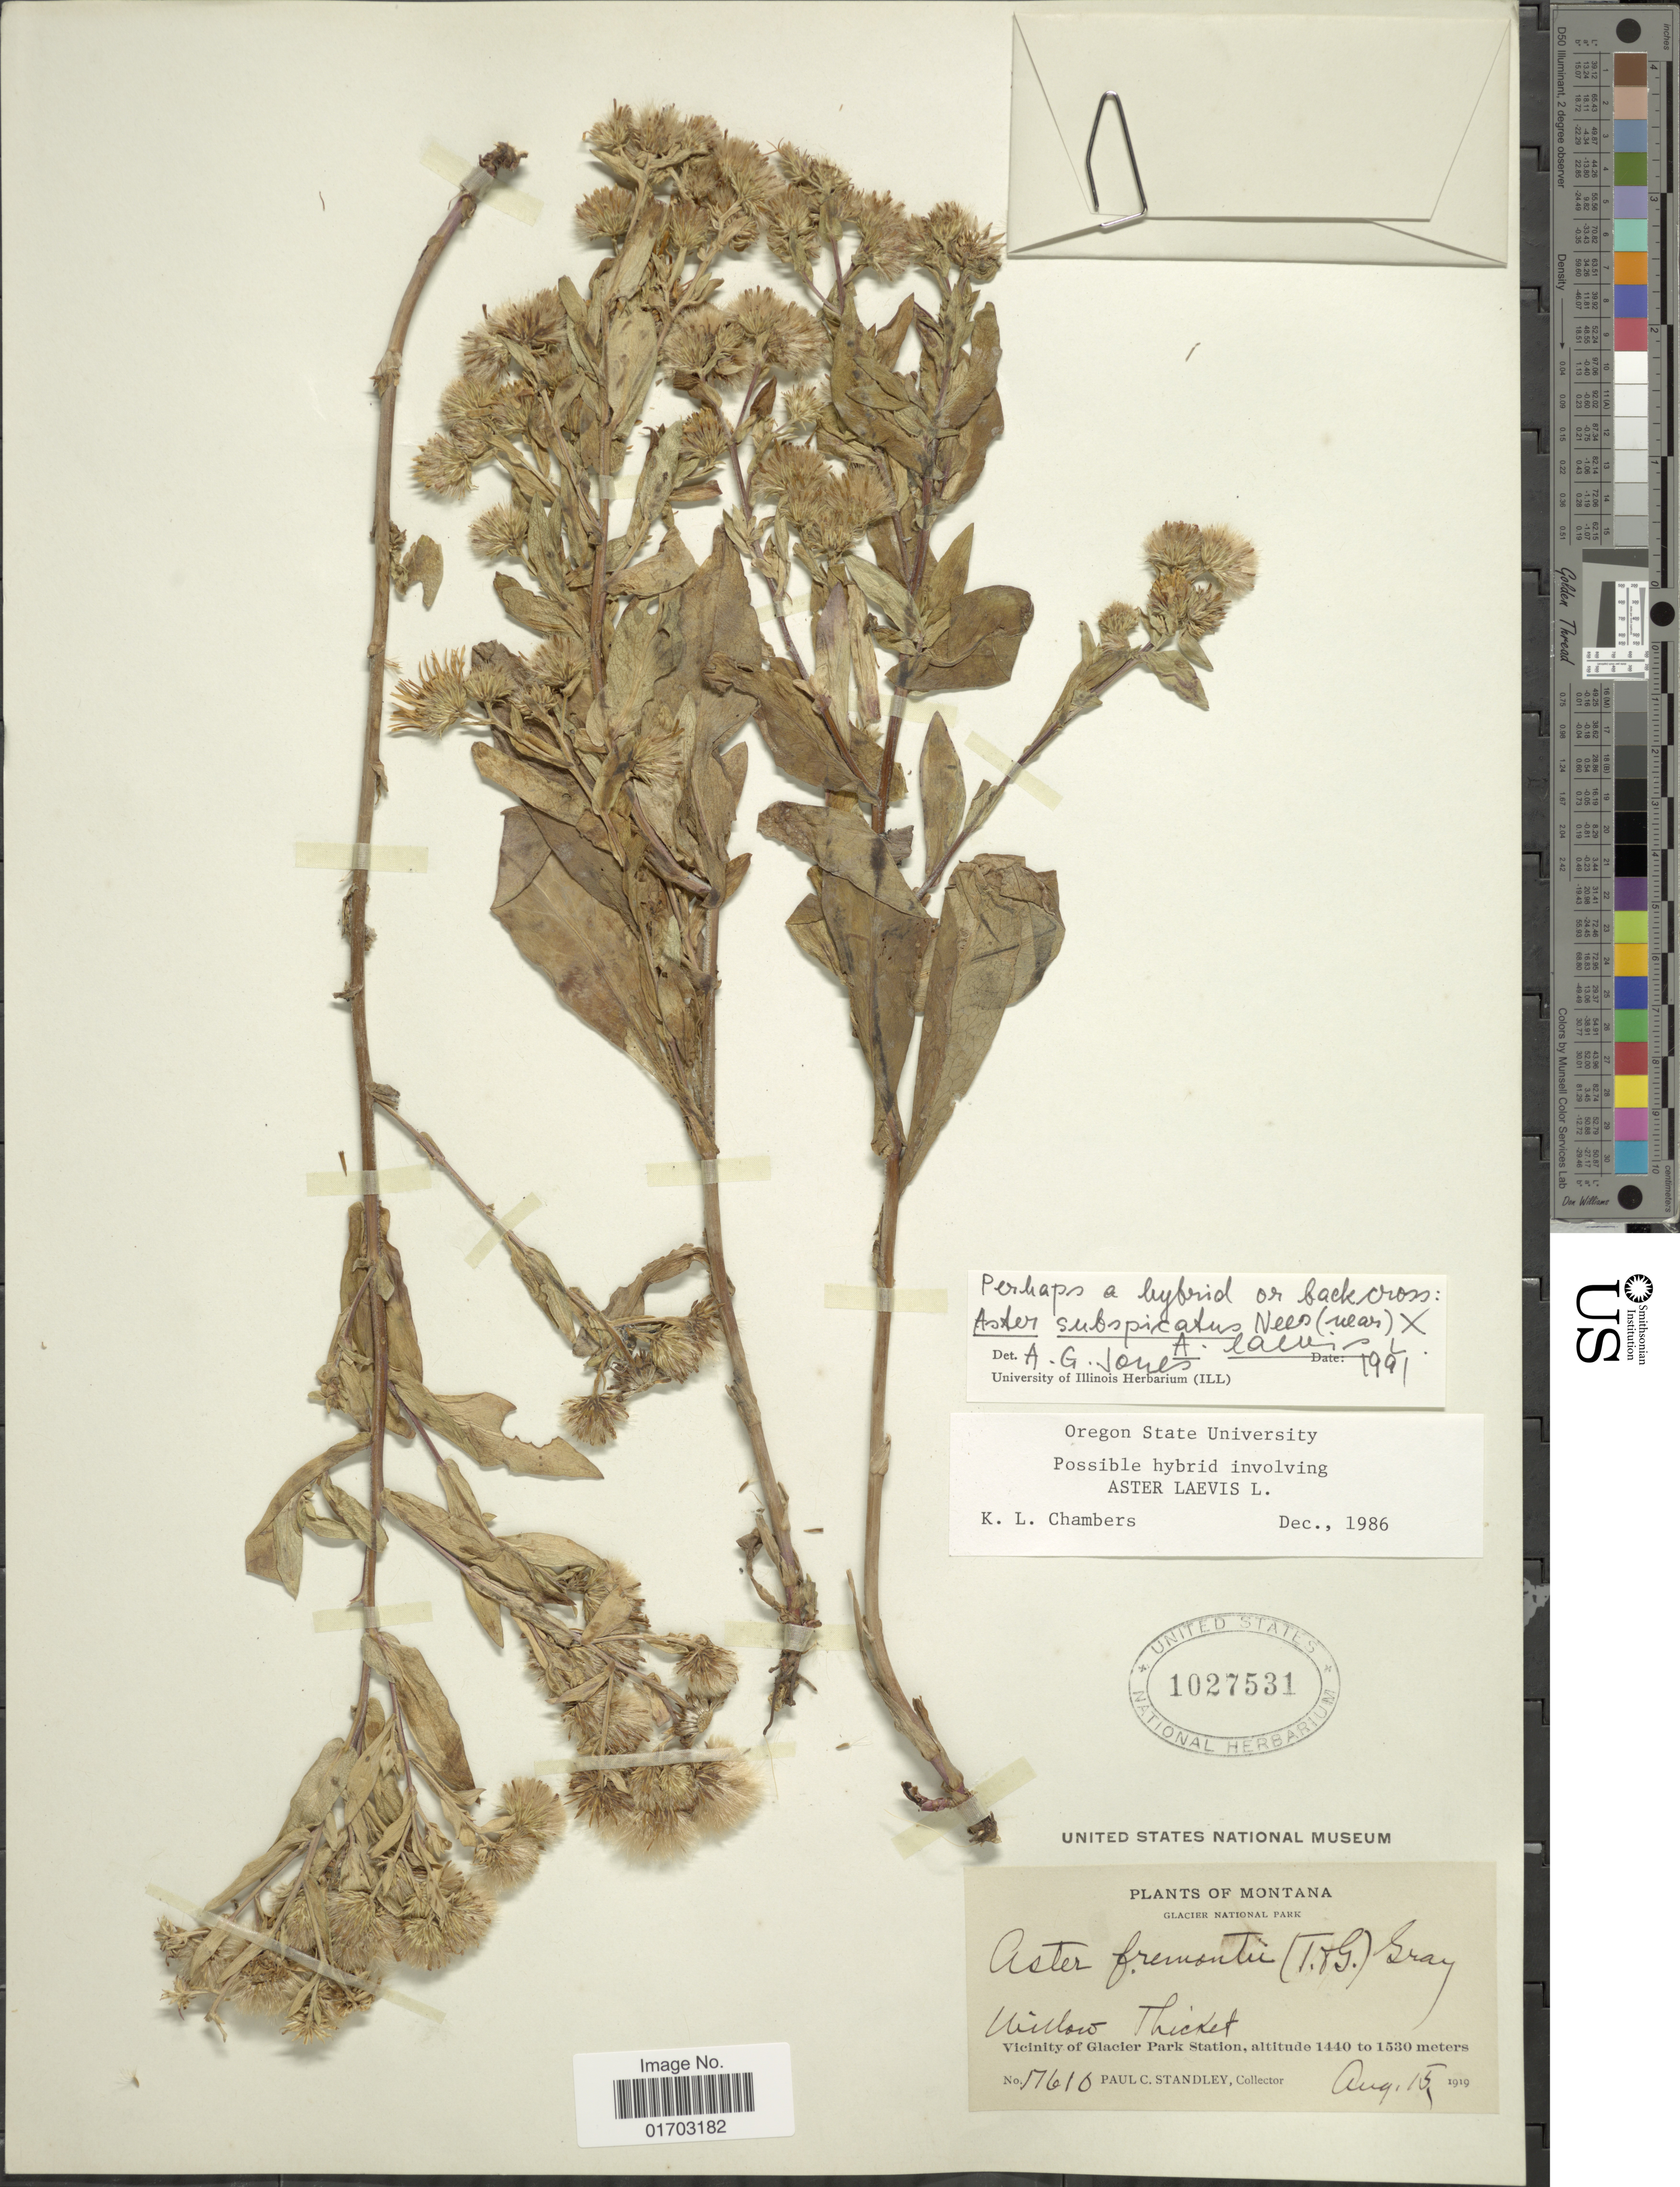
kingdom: Plantae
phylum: Tracheophyta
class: Magnoliopsida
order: Asterales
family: Asteraceae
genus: Symphyotrichum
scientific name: Symphyotrichum subspicatum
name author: (Nees) G.L. Nesom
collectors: P. C. Standley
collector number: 17610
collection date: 1919-08-15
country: United States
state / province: Montana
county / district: Glacier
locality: Glacier National Park, vicinity of Glacier Park Station.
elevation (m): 1440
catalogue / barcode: US 1027531